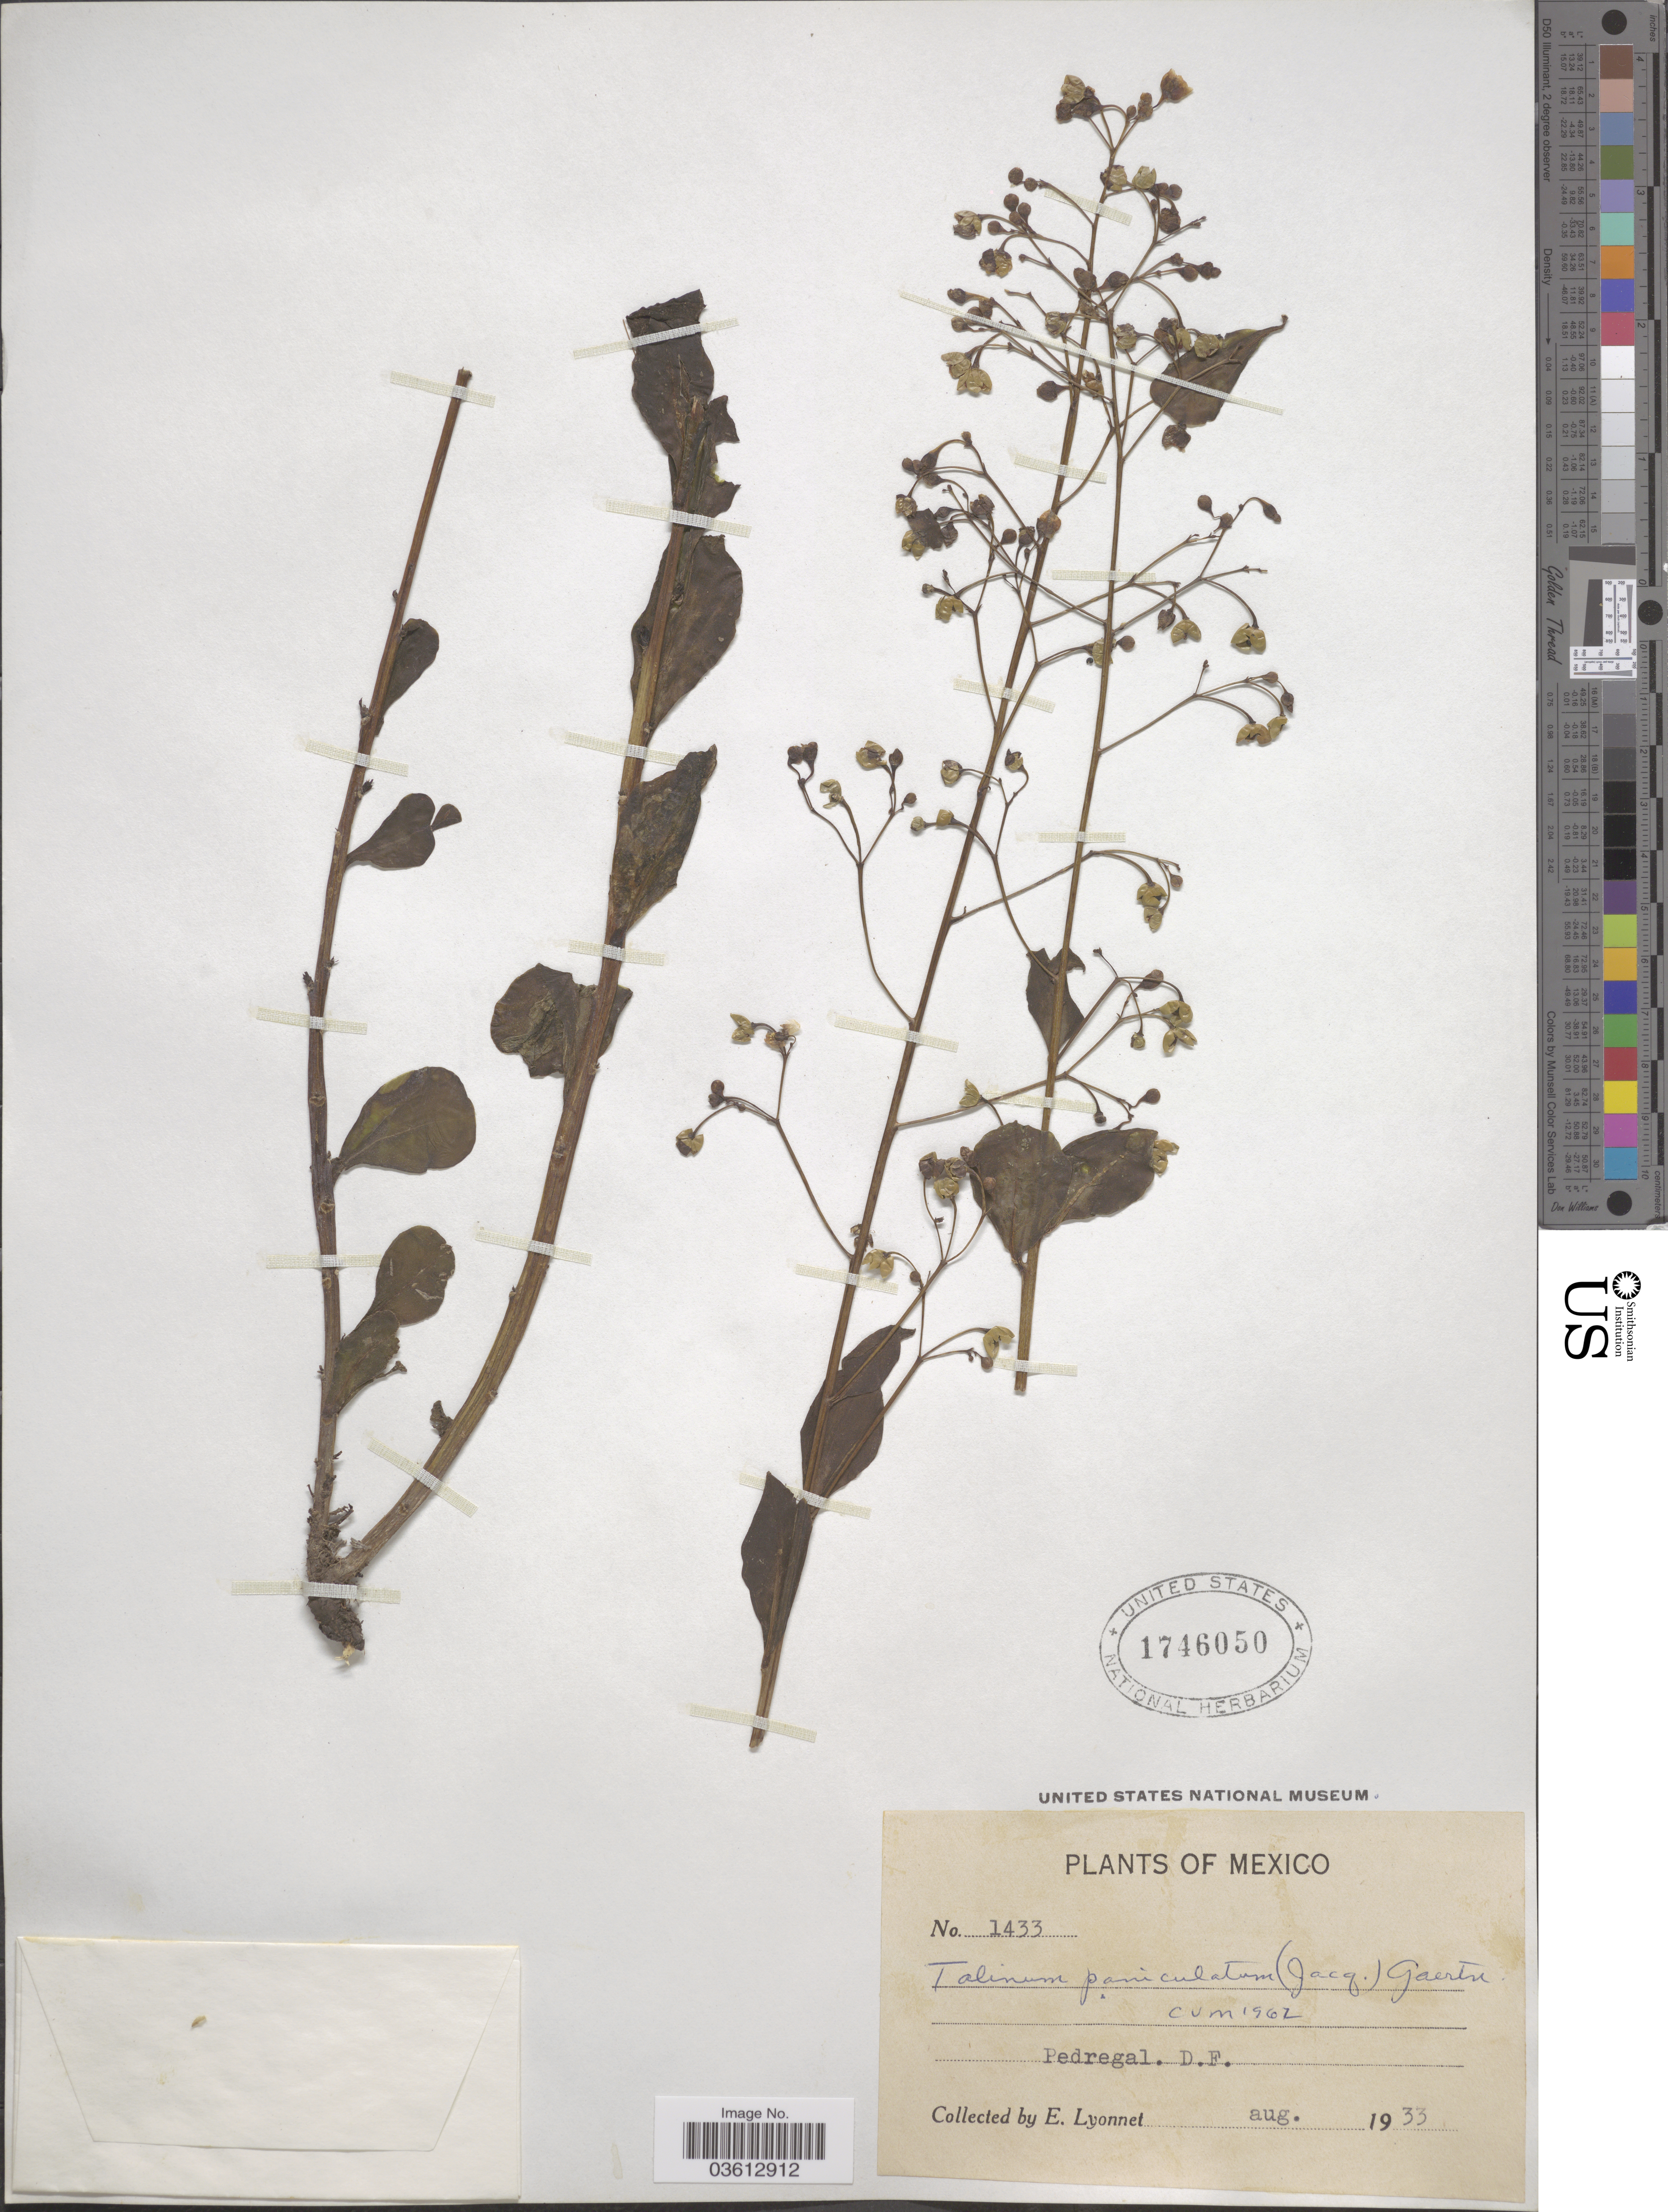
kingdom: Plantae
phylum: Tracheophyta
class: Magnoliopsida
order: Caryophyllales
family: Talinaceae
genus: Talinum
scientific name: Talinum paniculatum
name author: (Jacq.) Gaertn.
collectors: E. Lyonnet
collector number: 1433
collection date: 1933-09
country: Mexico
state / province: Distrito Federal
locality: Pedregal.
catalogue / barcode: US 1746050